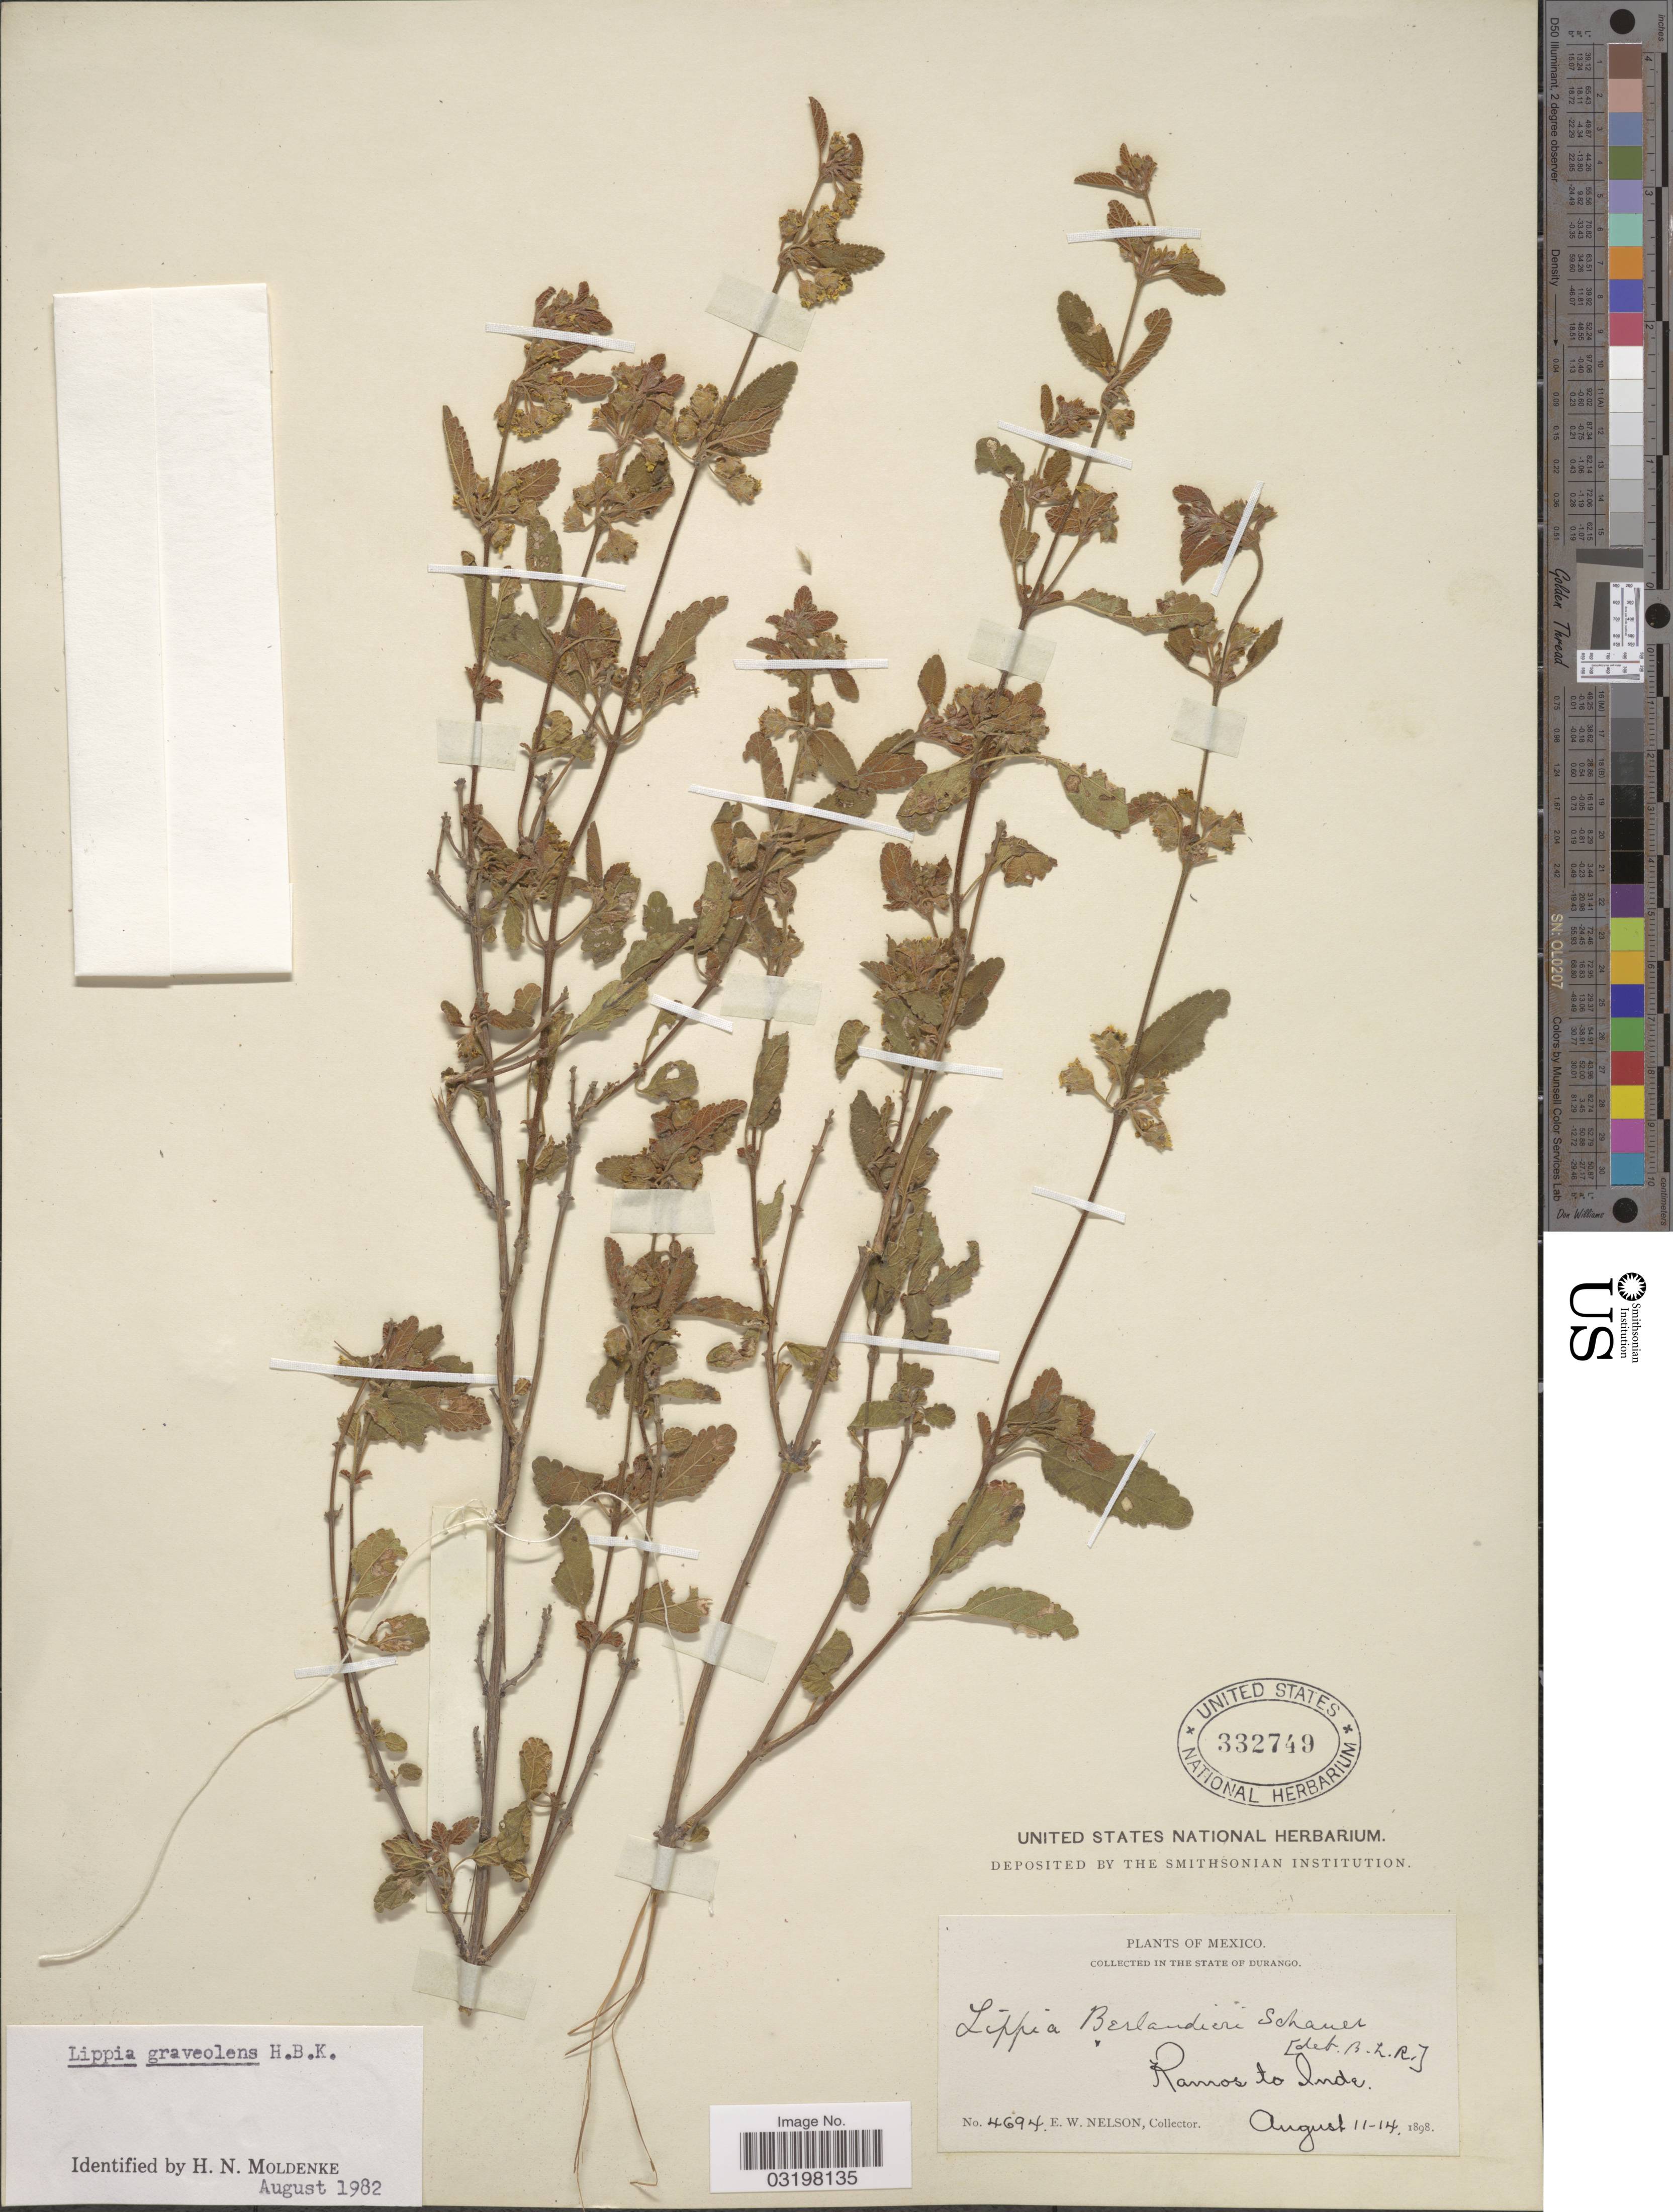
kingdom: Plantae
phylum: Tracheophyta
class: Magnoliopsida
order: Lamiales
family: Verbenaceae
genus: Lippia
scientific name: Lippia graveolens f. graveolens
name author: Kunth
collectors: E. W. Nelson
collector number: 4694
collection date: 1898-08-11/1898-08-14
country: Mexico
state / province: Durango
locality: Ramos to Inde.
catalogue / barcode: US 332749